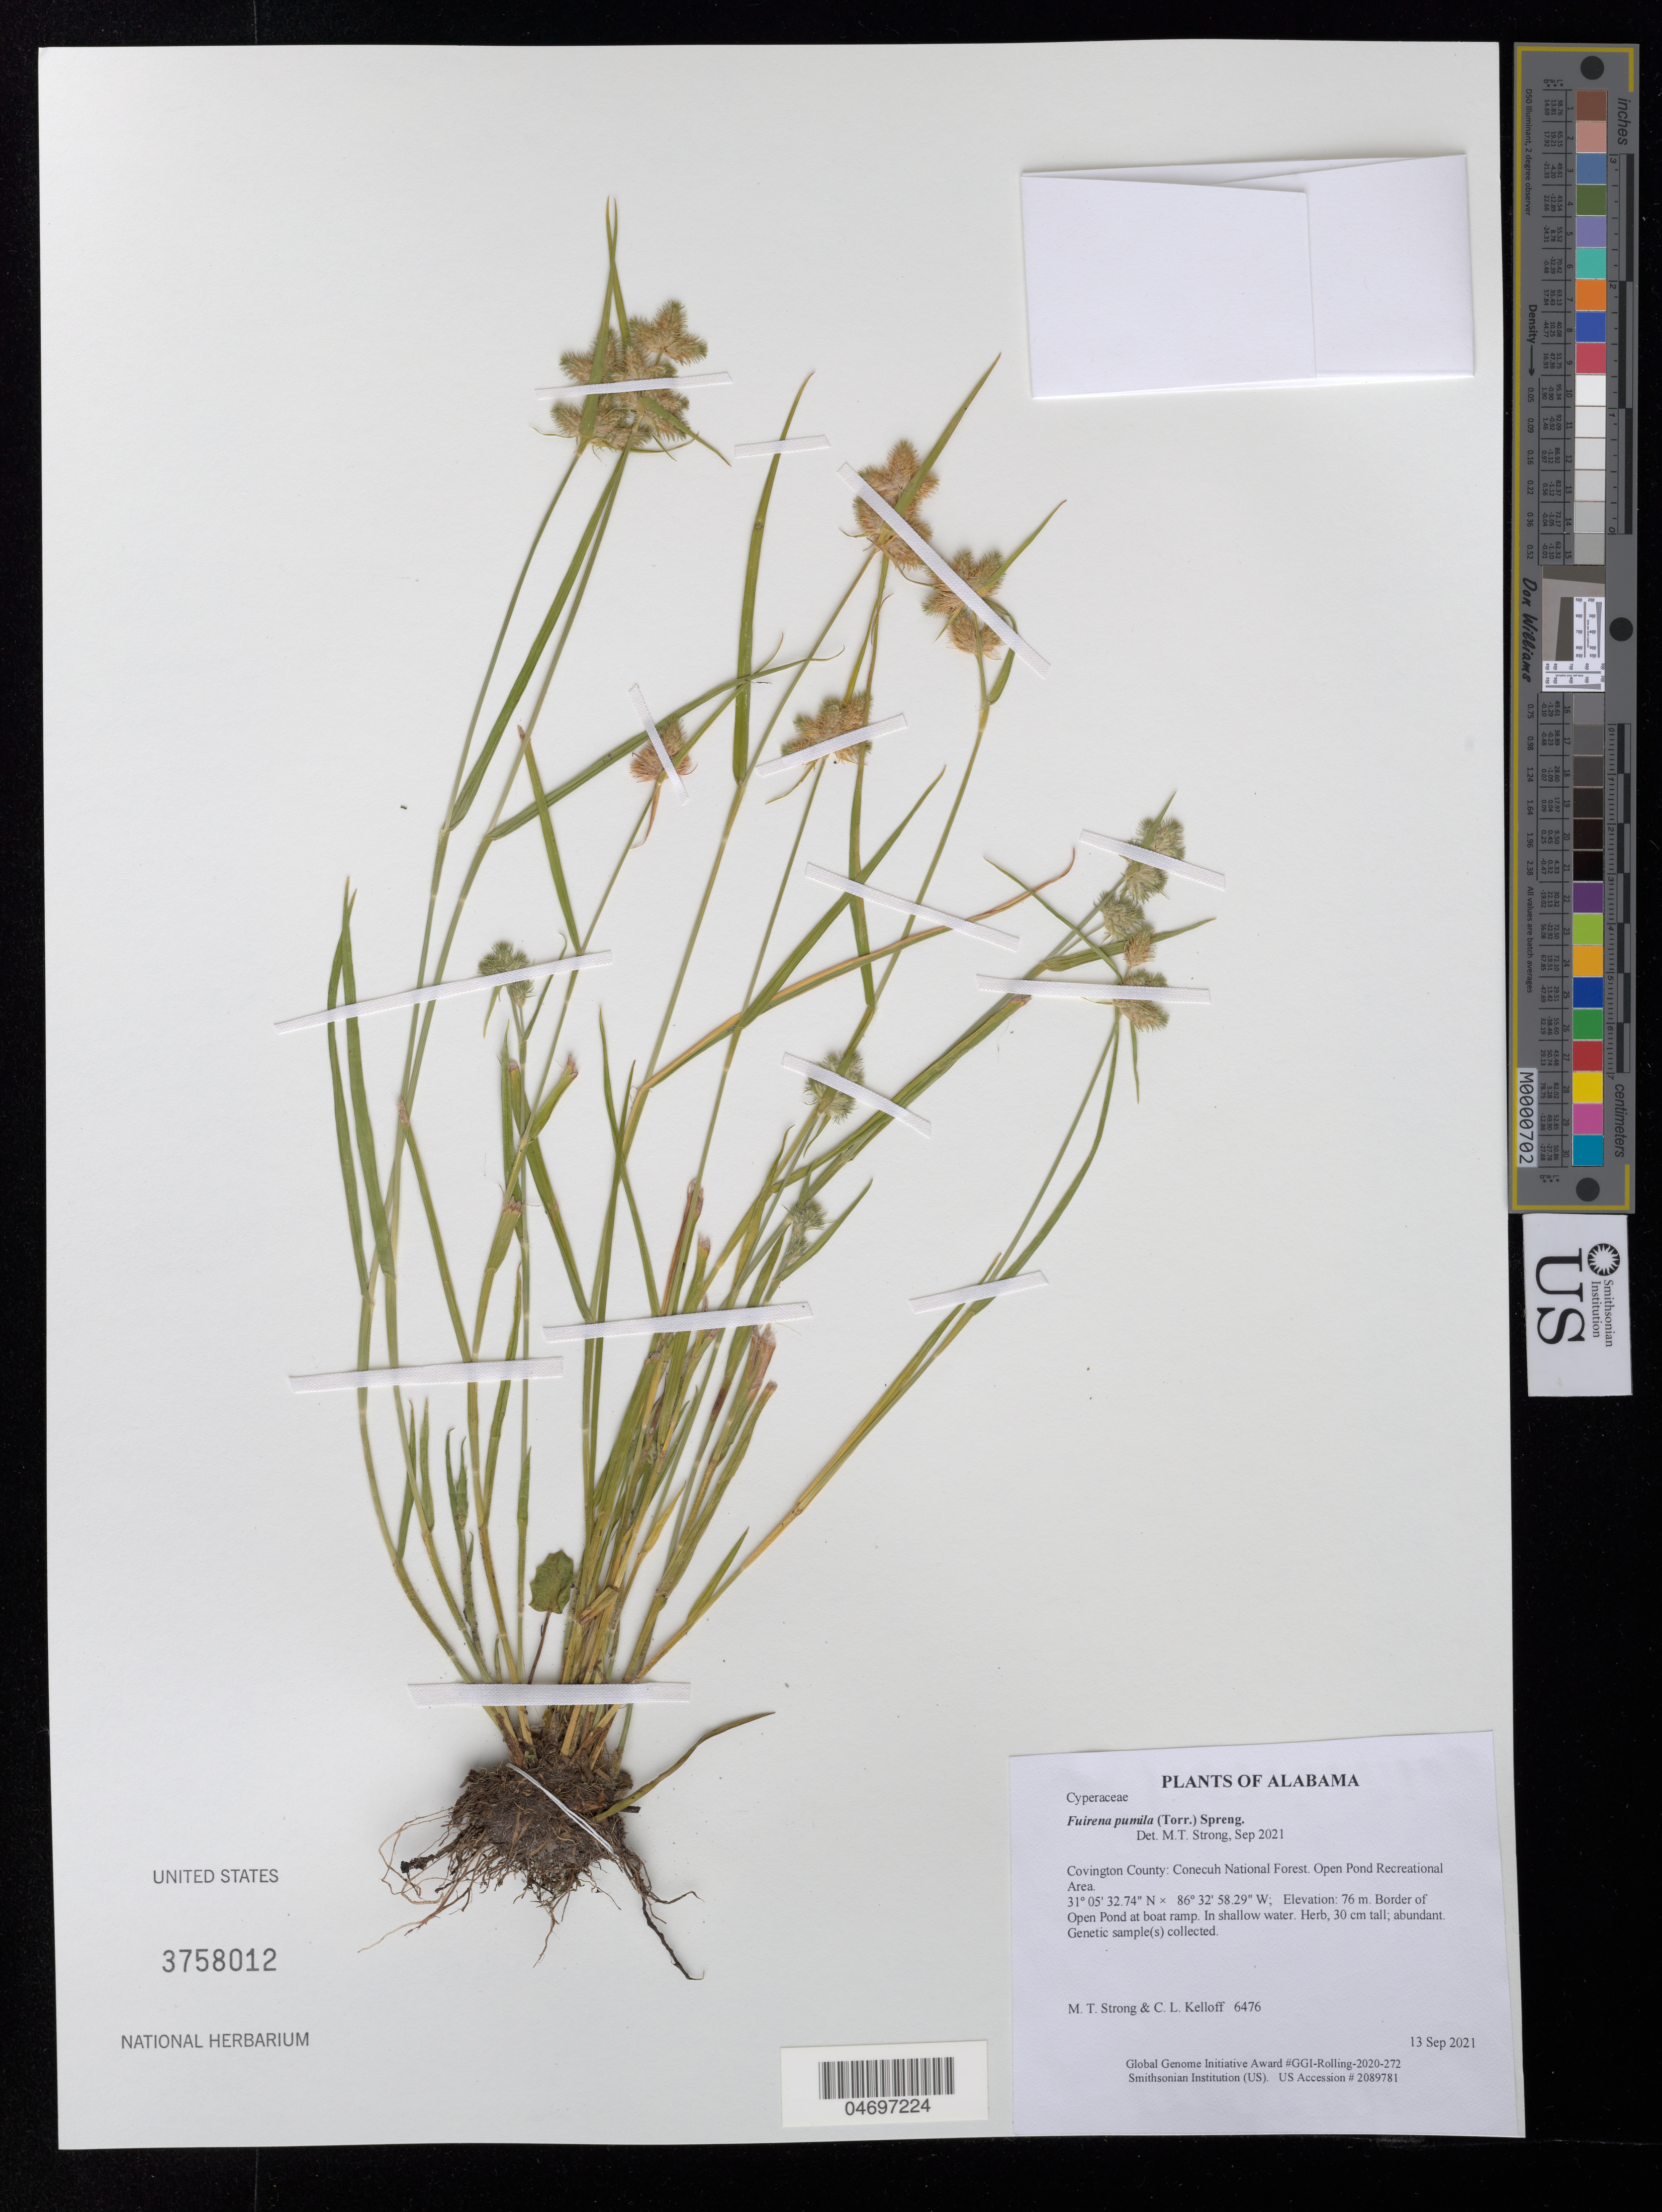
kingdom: Plantae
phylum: Tracheophyta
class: Liliopsida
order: Poales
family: Cyperaceae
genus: Fuirena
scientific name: Fuirena pumila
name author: (Torr.) Spreng.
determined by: Strong, Mark T.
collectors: M. T. Strong & C. L. Kelloff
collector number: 6476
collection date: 2021-09-13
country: United States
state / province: Alabama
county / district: Covington County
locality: Conecuh National Forest. Open Pond Recreational Area.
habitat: Border of Open Pond at boat ramp. In shallow water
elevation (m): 76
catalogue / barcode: US 3758012